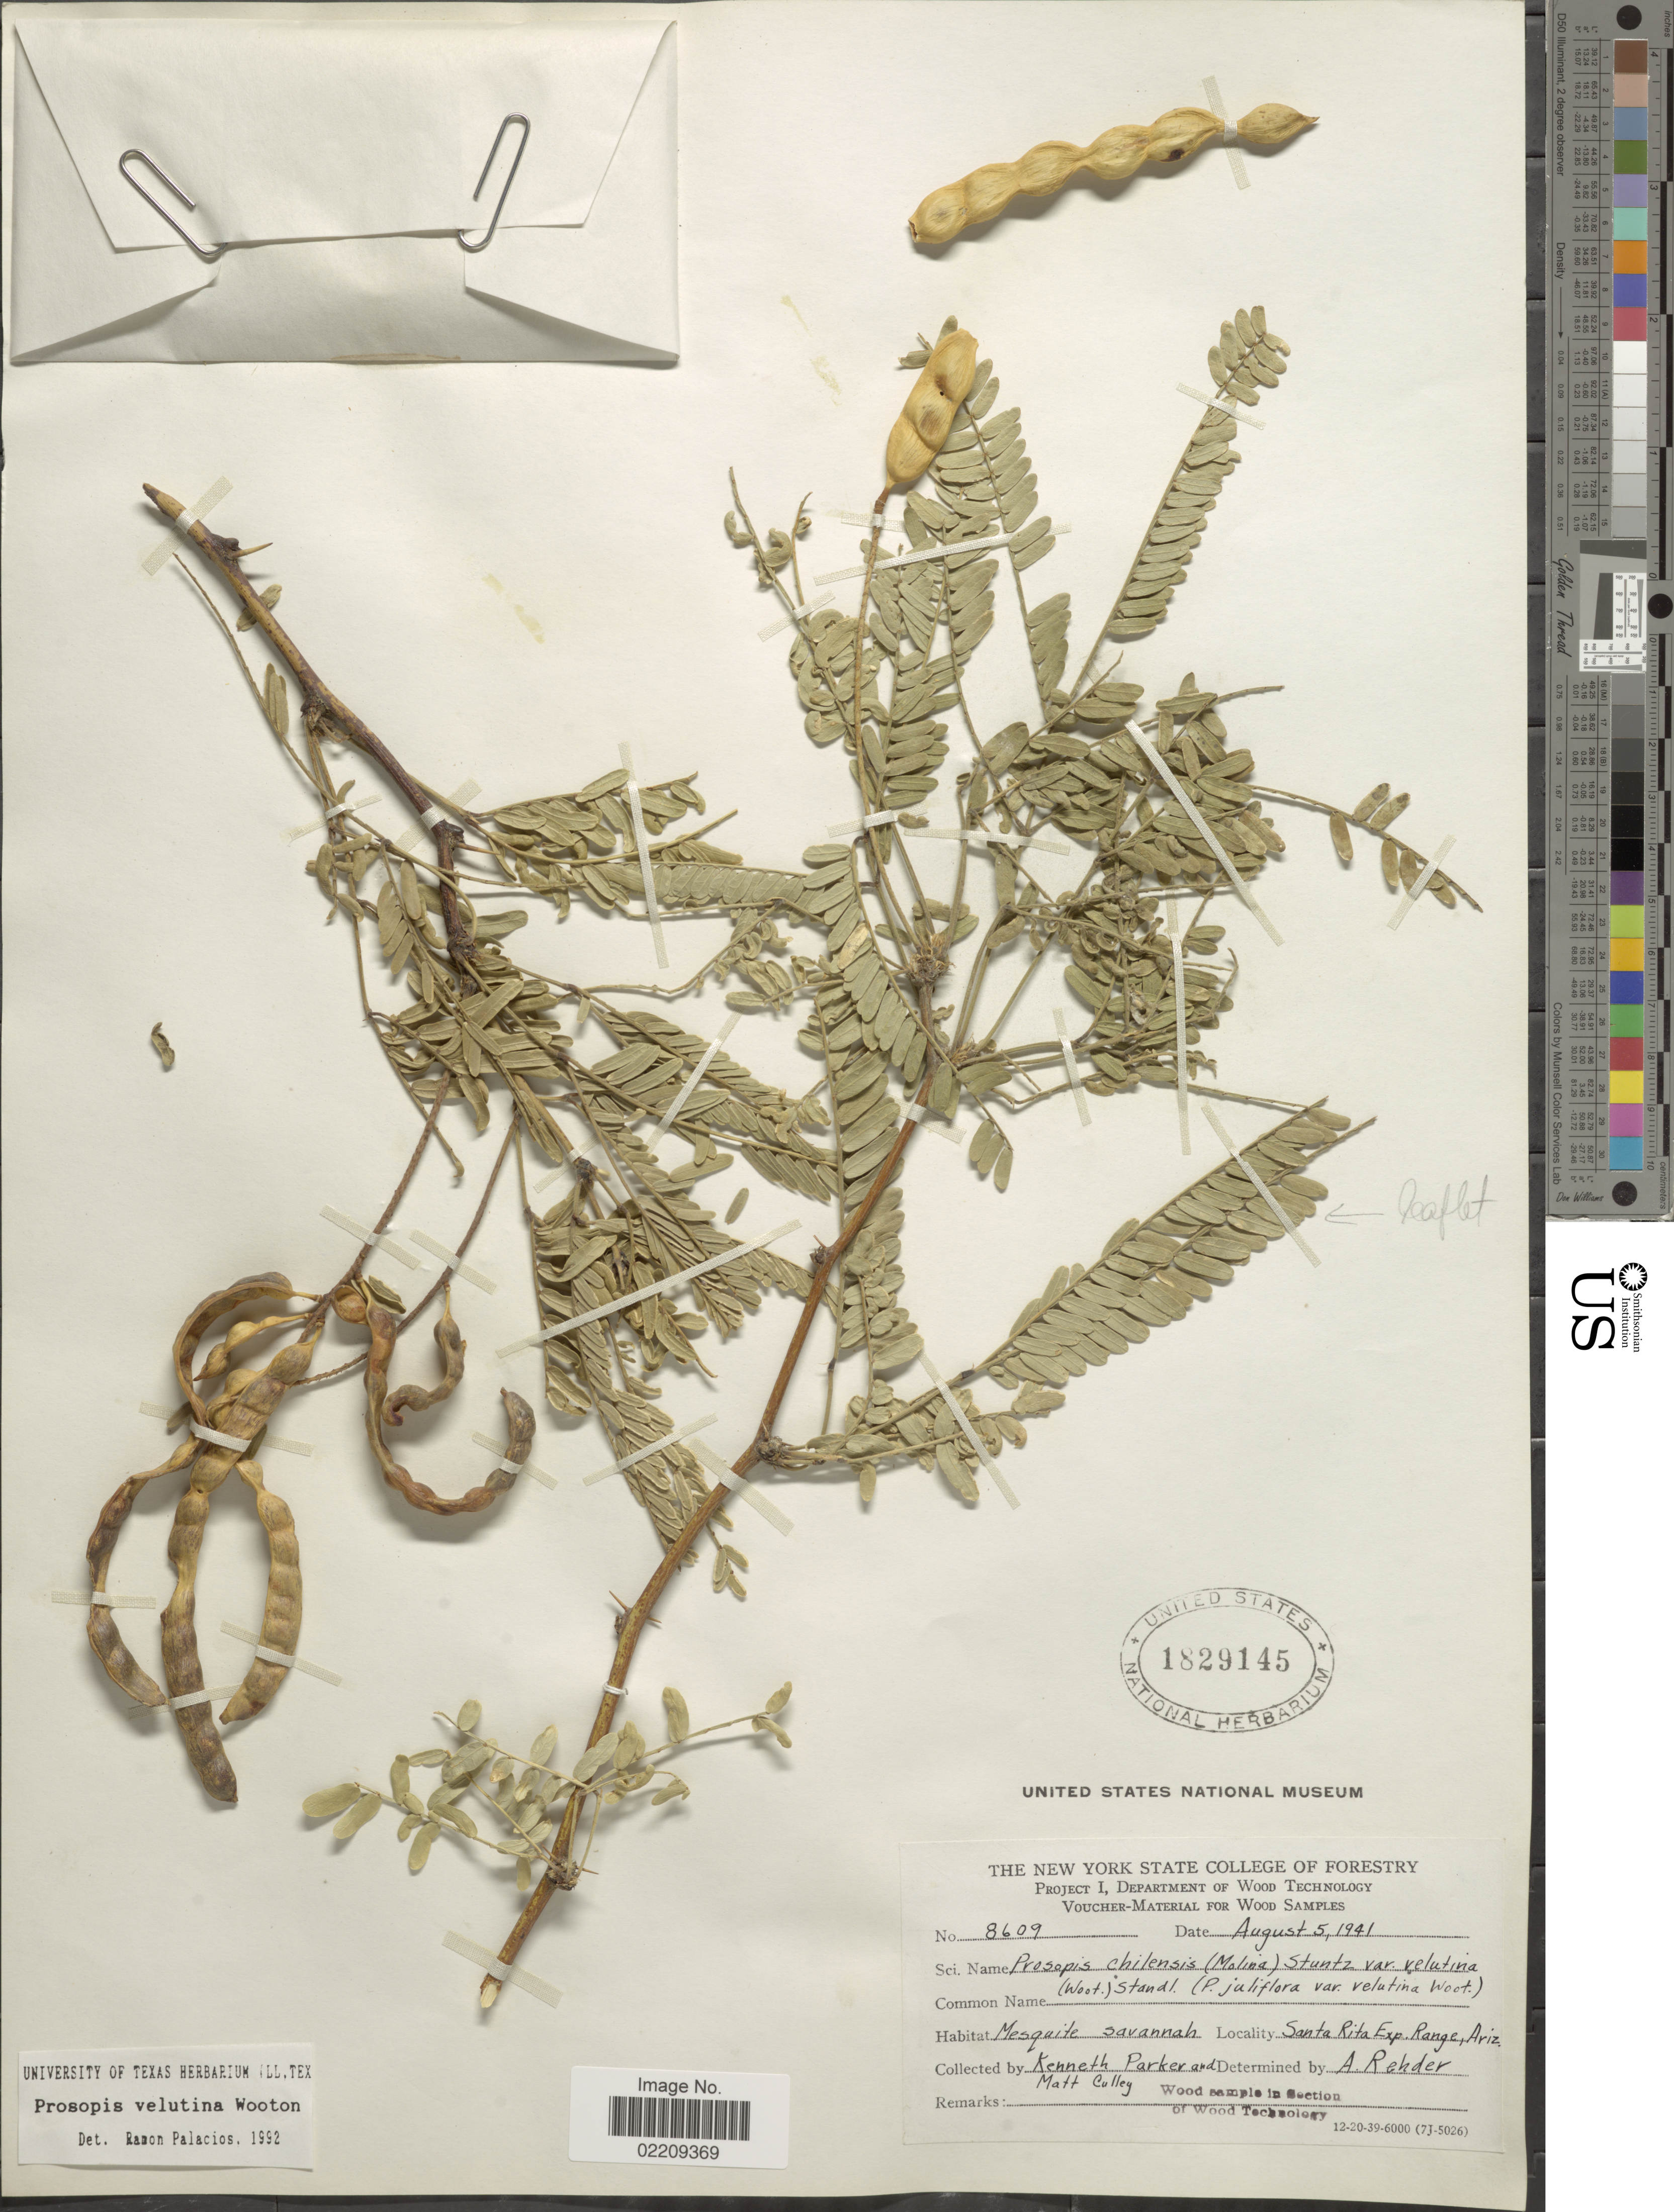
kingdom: Plantae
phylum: Tracheophyta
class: Magnoliopsida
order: Fabales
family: Fabaceae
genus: Neltuma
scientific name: Neltuma velutina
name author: (Wooton) Britton & Rose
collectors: K. Parker & M. Culley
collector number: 8609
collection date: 1941-08-05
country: United States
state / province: Arizona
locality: Santa Rita Exp. Range.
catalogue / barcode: US 1829145